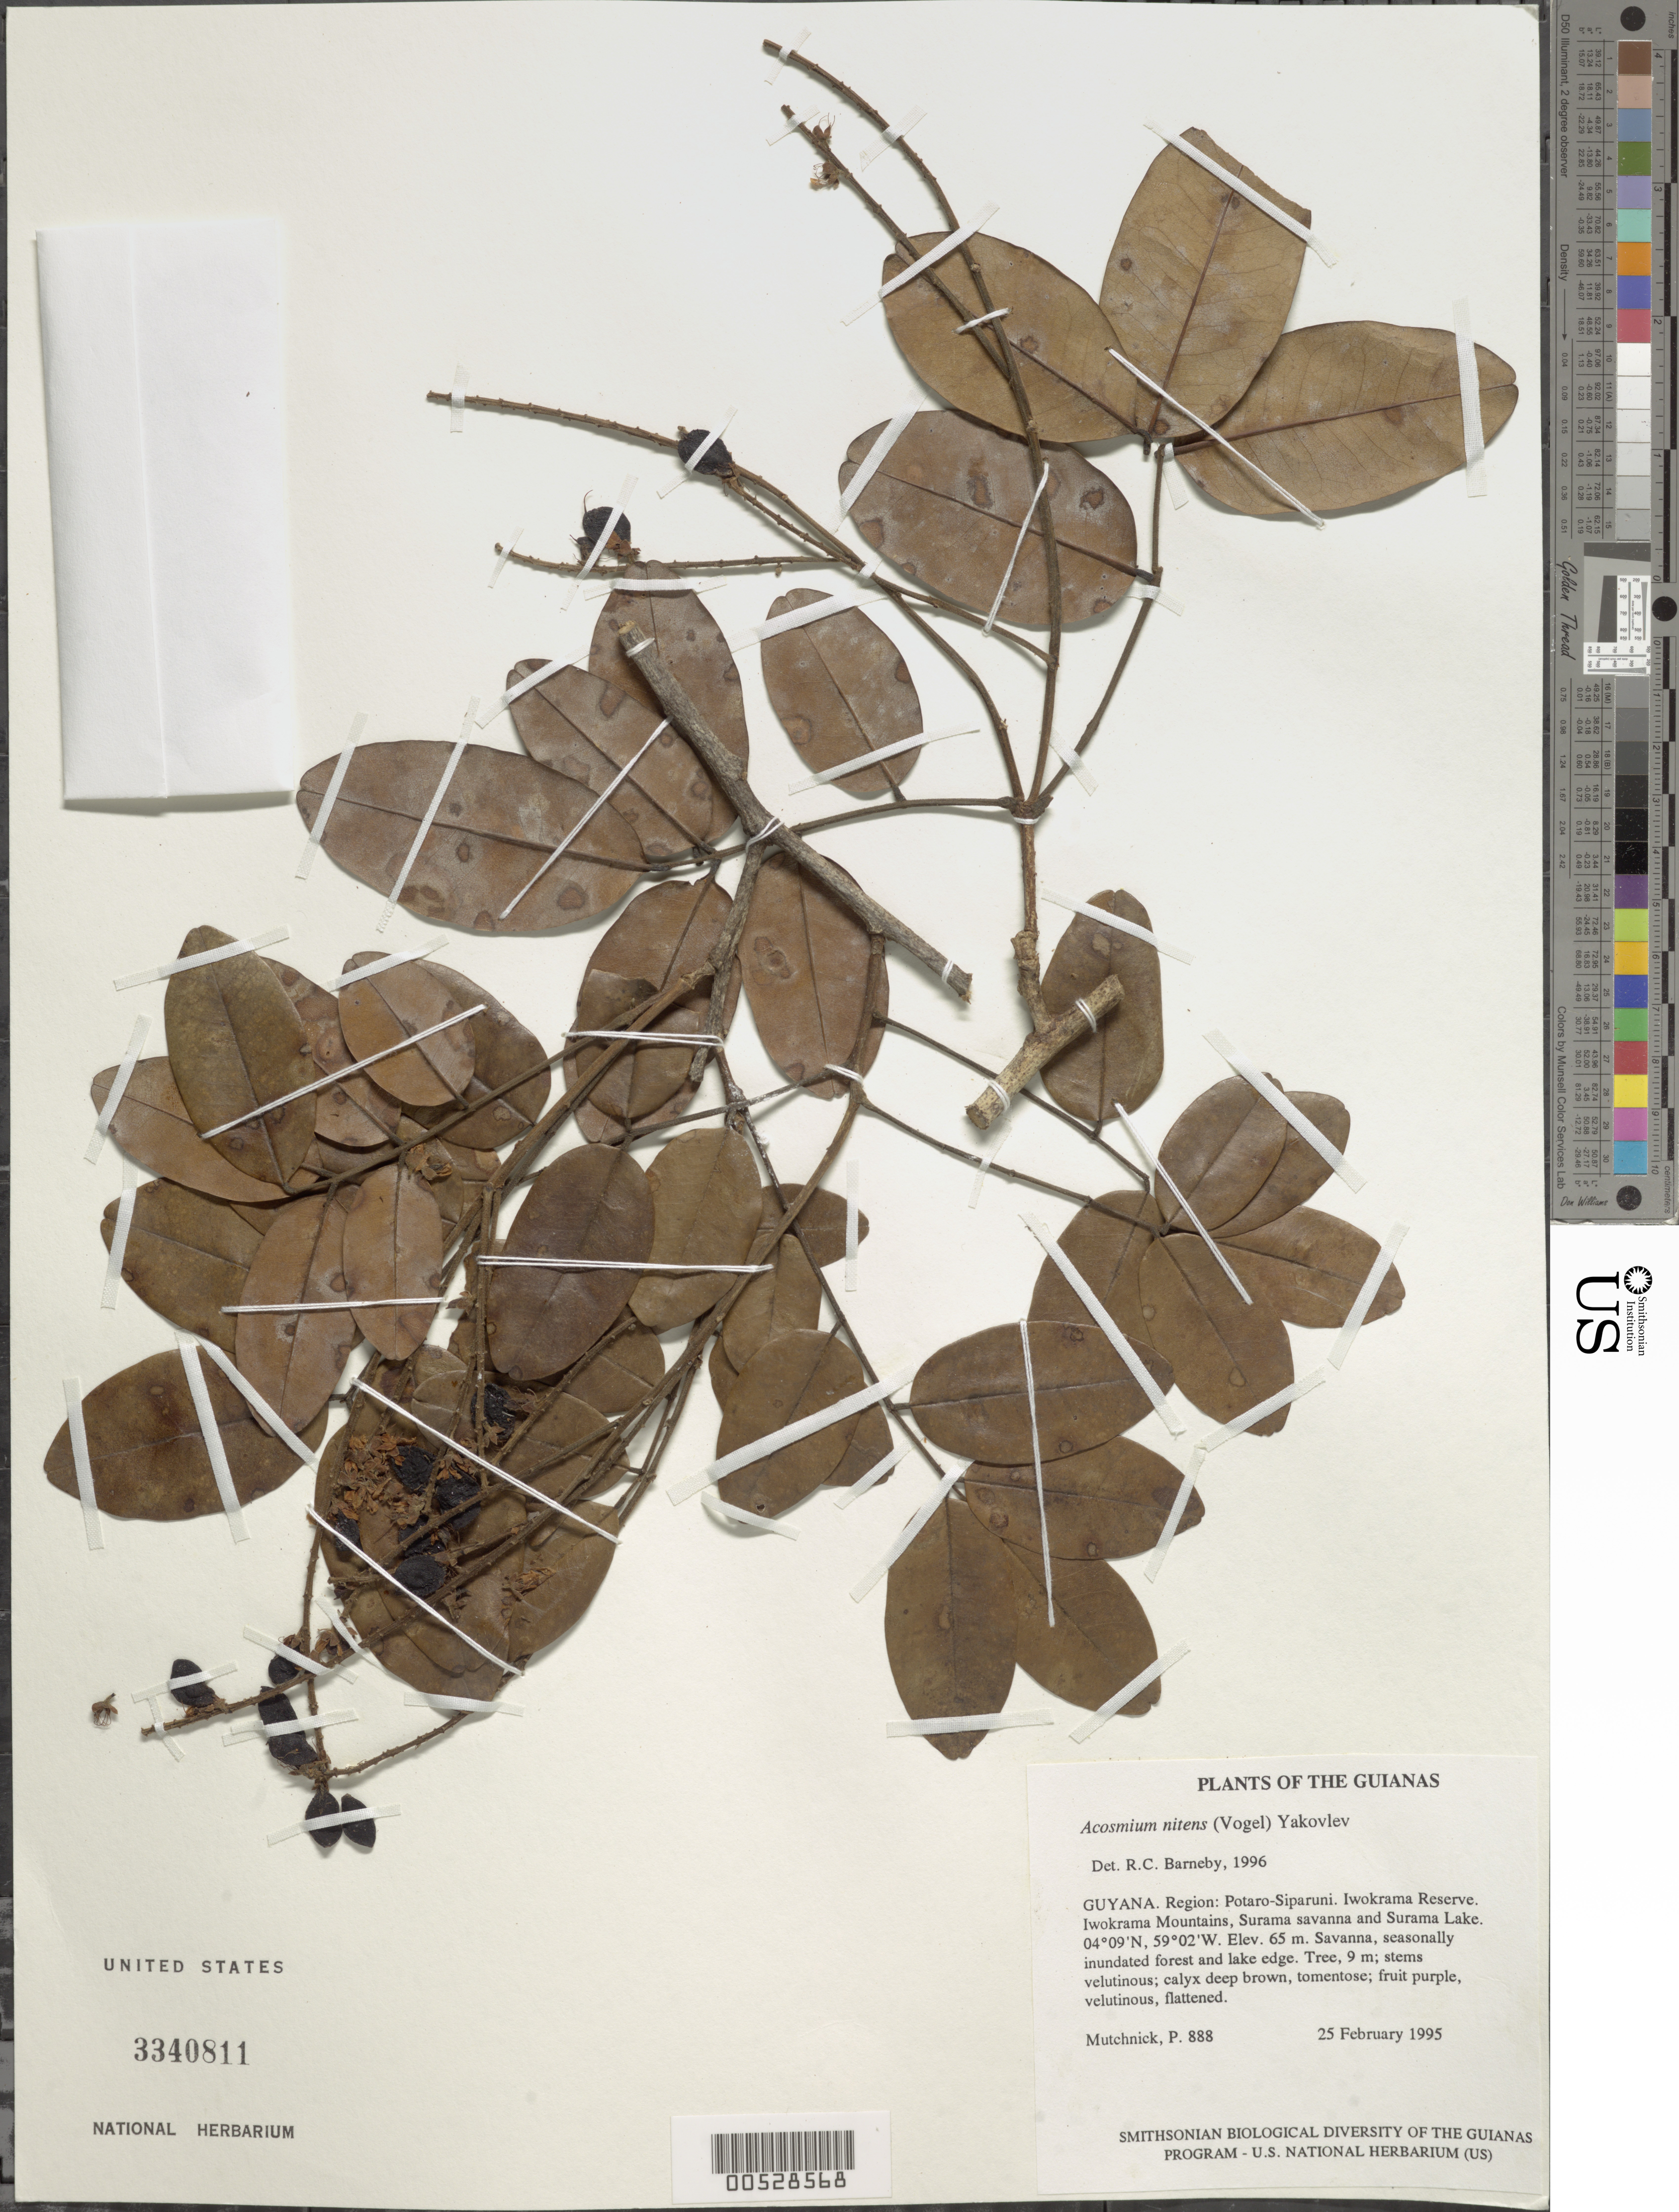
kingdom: Plantae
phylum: Tracheophyta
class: Magnoliopsida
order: Fabales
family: Fabaceae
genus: Acosmium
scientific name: Acosmium nitens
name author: (Vogel) Yakovlev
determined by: Barneby, Rupert C., (NY)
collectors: P. Mutchnick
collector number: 888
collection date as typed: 25 February 1995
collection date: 1995-02-25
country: Guyana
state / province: Potaro-Siparuni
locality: Iwokrama Reserve. Iwokrama Mountains, Surama savanna and Surama Lake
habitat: Savanna, seasonally inundated forest and lake edge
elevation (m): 65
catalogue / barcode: US 3340811